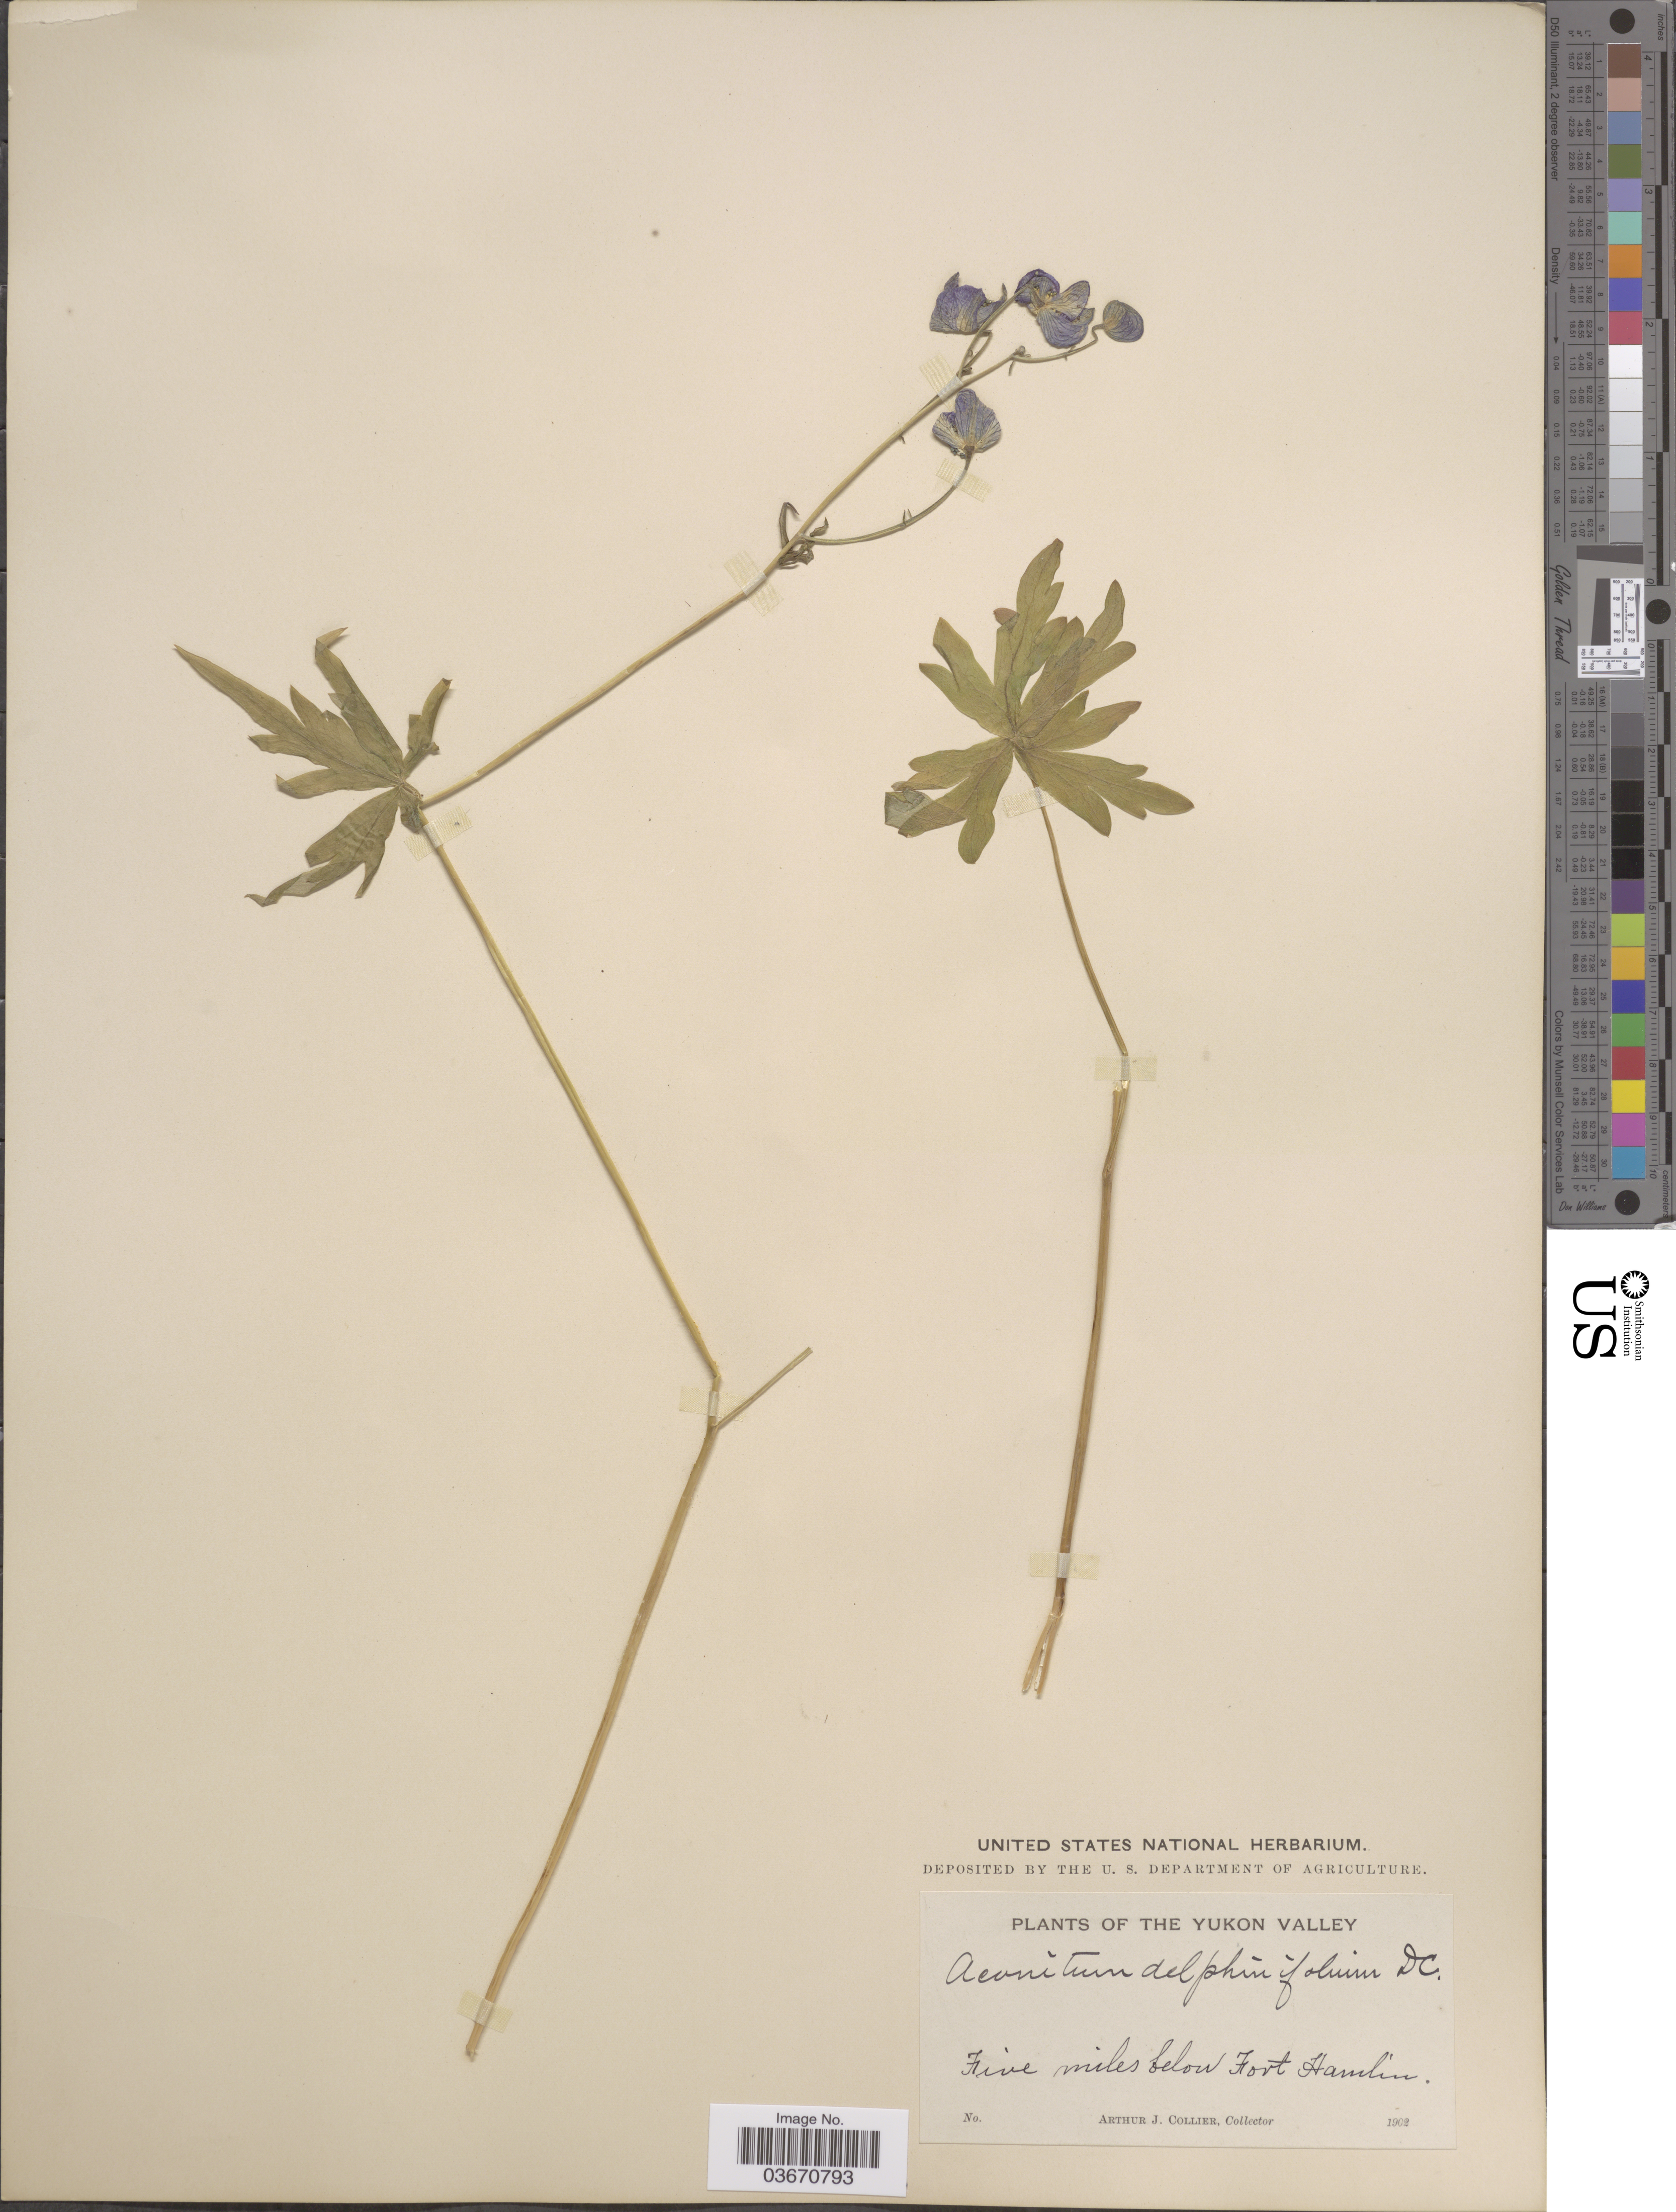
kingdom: Plantae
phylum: Tracheophyta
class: Magnoliopsida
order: Ranunculales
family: Ranunculaceae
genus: Aconitum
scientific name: Aconitum delphinifolium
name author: DC.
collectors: A. Collier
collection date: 1902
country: Canada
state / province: Yukon Territory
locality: The Yukon Valley. Five miles below Fort Hamlin.